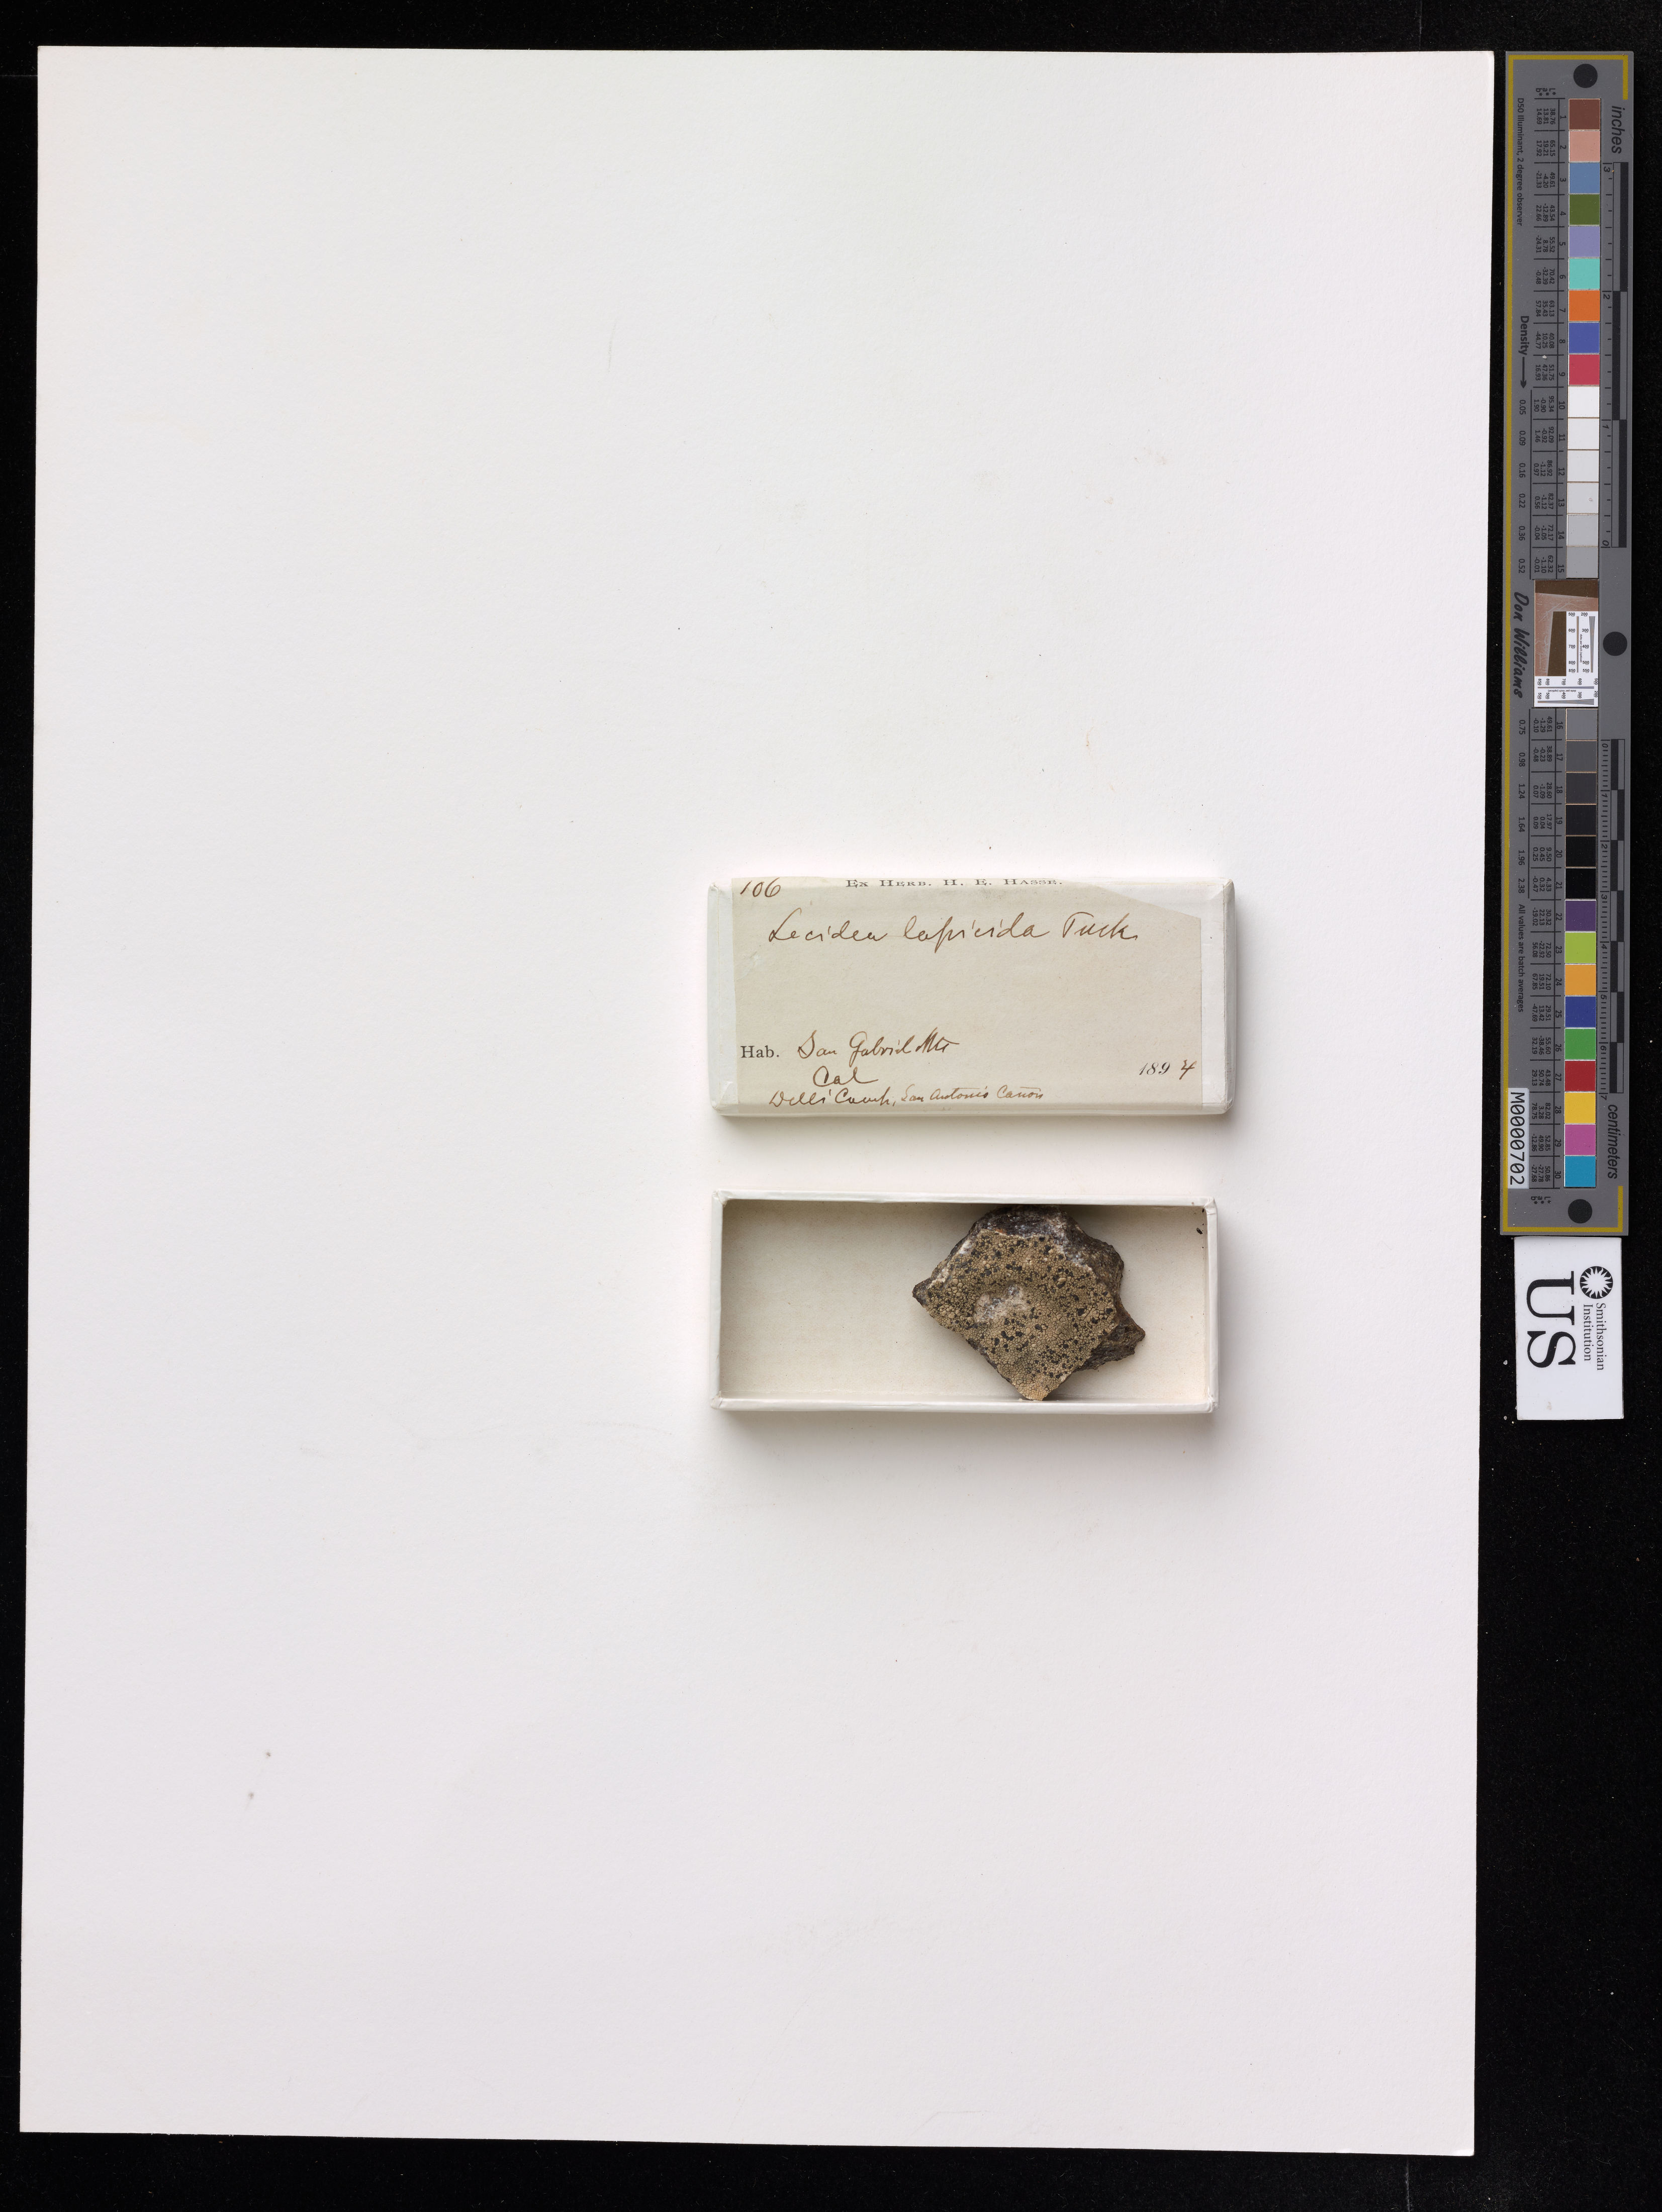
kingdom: Fungi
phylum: Ascomycota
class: Lecanoromycetes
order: Lecideales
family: Lecideaceae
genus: Lecidea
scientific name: Lecidea lapicida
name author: (Ach.) Ach.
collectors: ex herb. H.E. Hasse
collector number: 106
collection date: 1894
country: United States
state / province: California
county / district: Los Angeles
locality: San Gabriel Mts. Dell's Camp, San Antonio Canyon